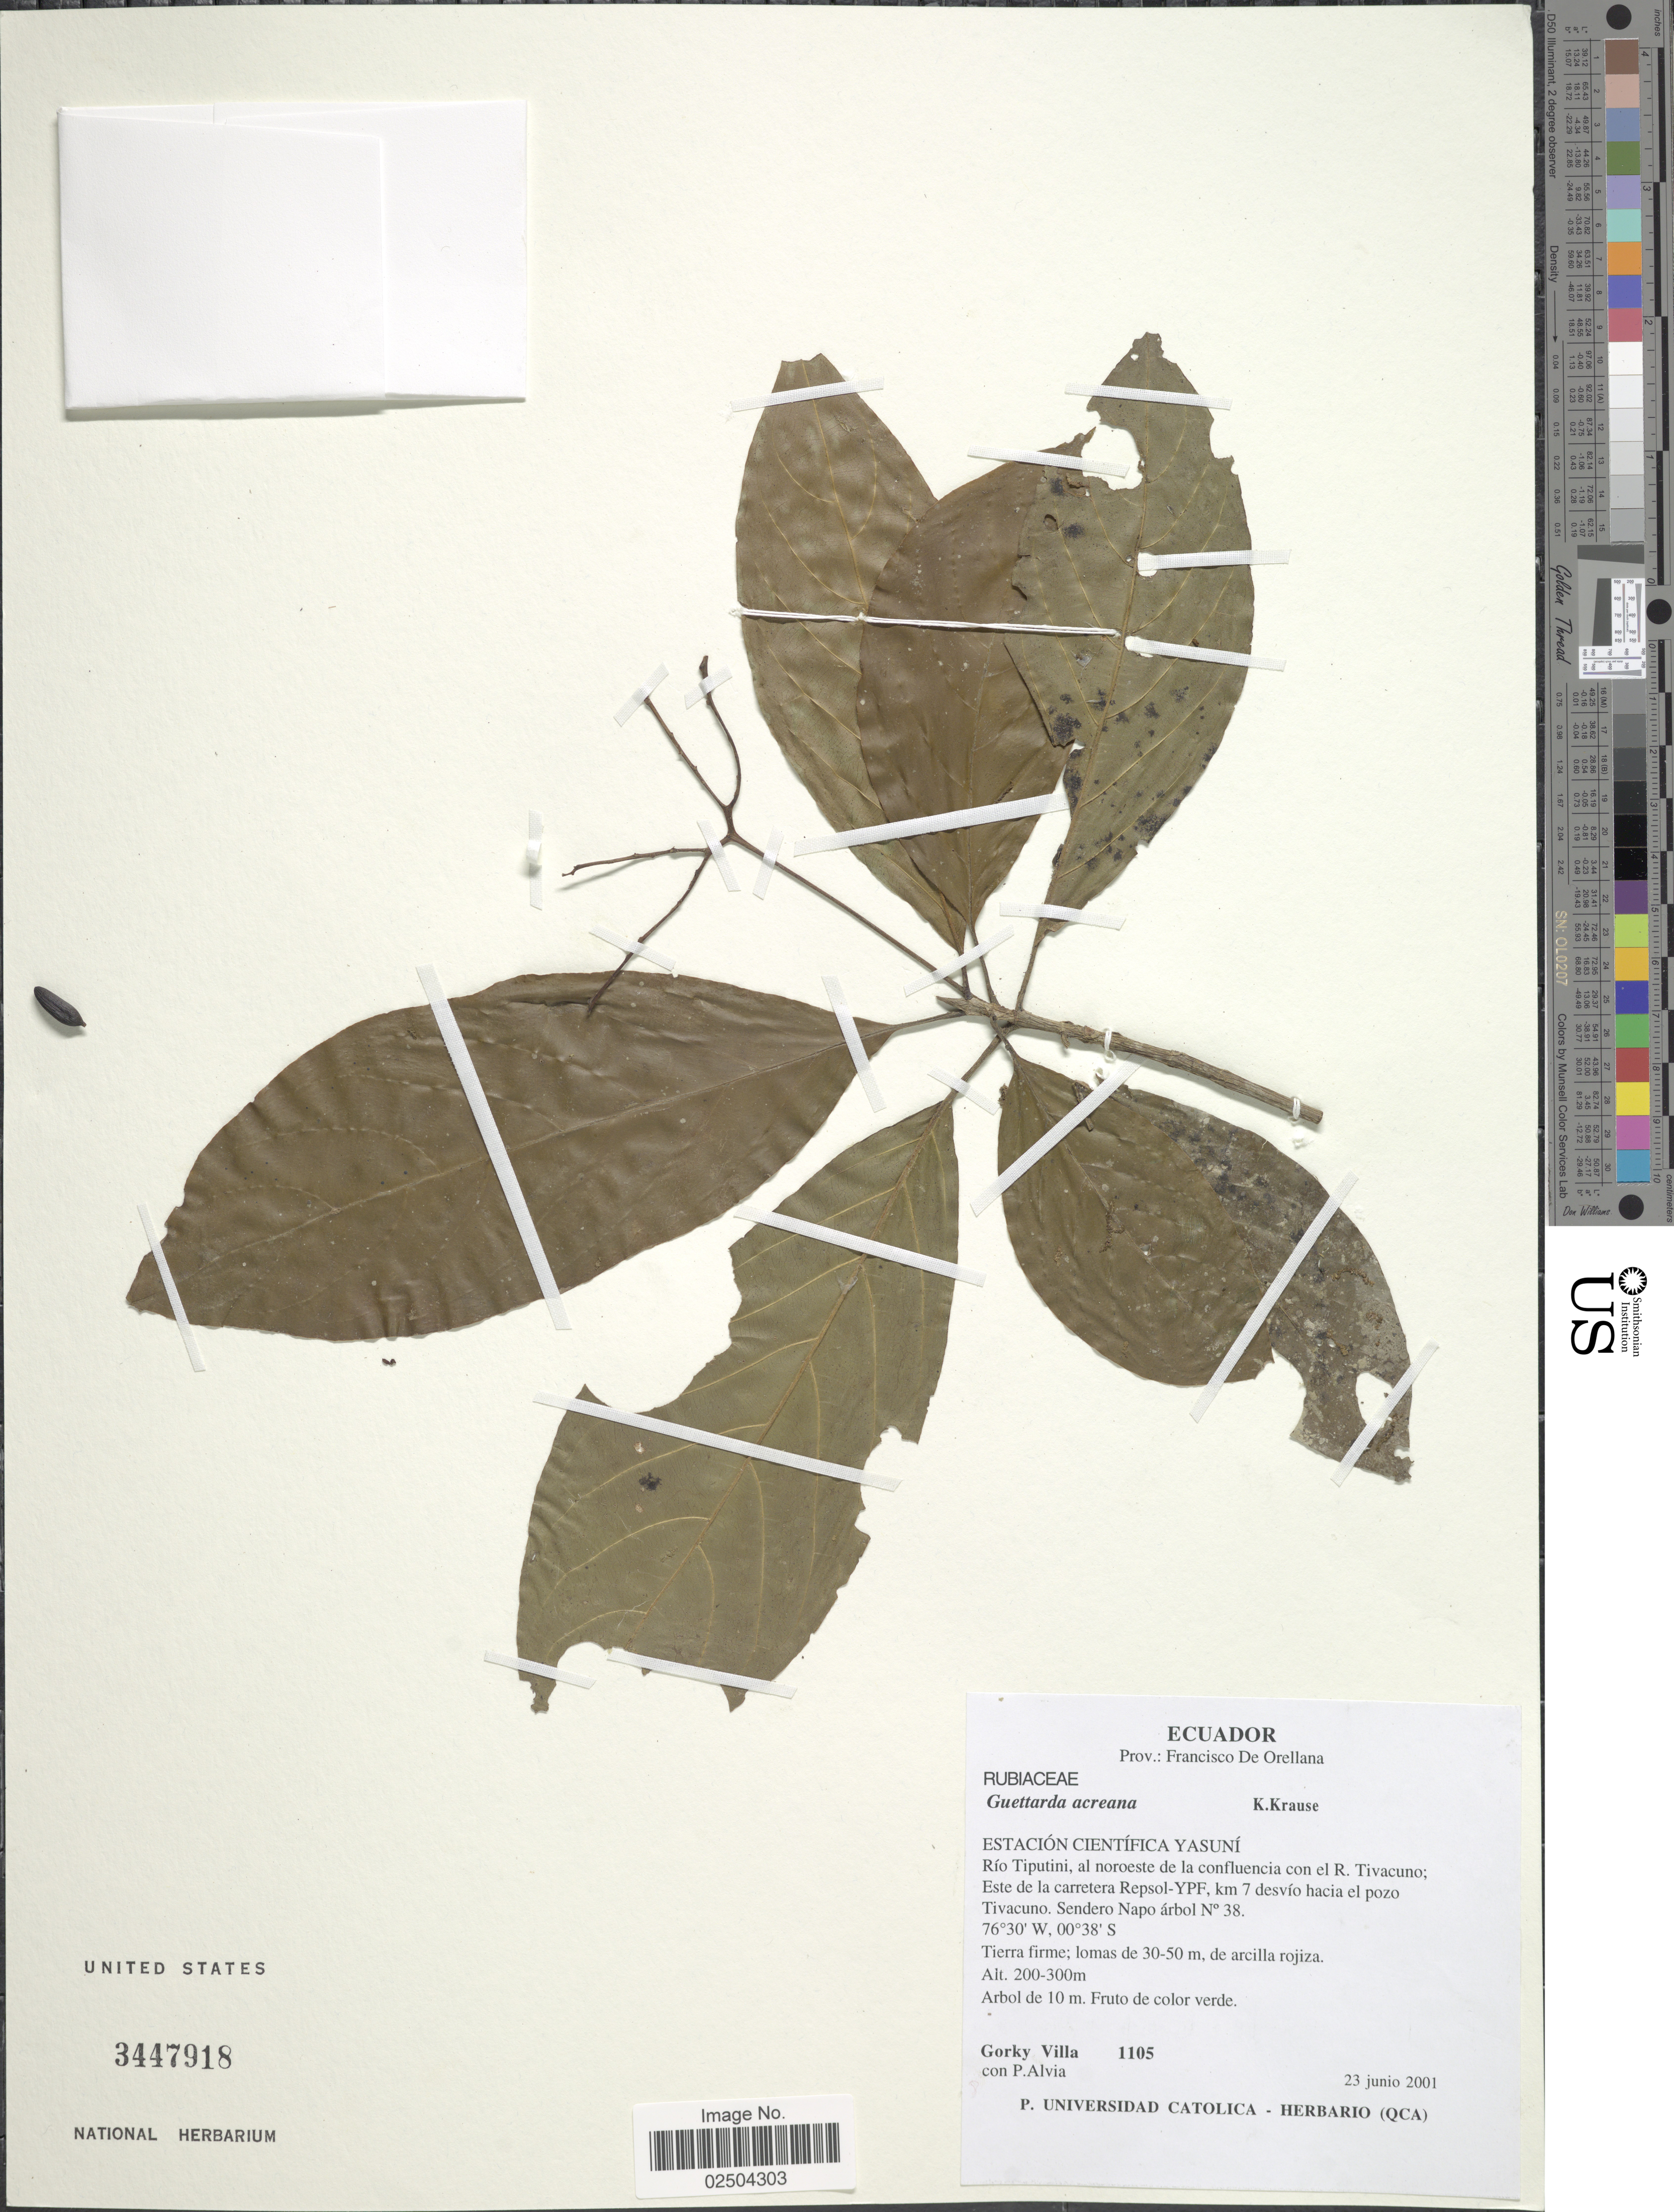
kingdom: Plantae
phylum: Tracheophyta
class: Magnoliopsida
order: Gentianales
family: Rubiaceae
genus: Guettarda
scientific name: Guettarda acreana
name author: K. Krause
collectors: G. Villa & P. Alvia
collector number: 1105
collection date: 2001-06-23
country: Ecuador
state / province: Orellana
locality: Prov. Francisco de Orellana, Estacion Cientifica Yasuni, Rio Tiputini, al noroeste de la confluencia con el R. Tivacuno: este de la carretera Repsol-YPF, km 7 desvio hacia el pozo Tivacuno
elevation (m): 200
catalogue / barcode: US 3447918